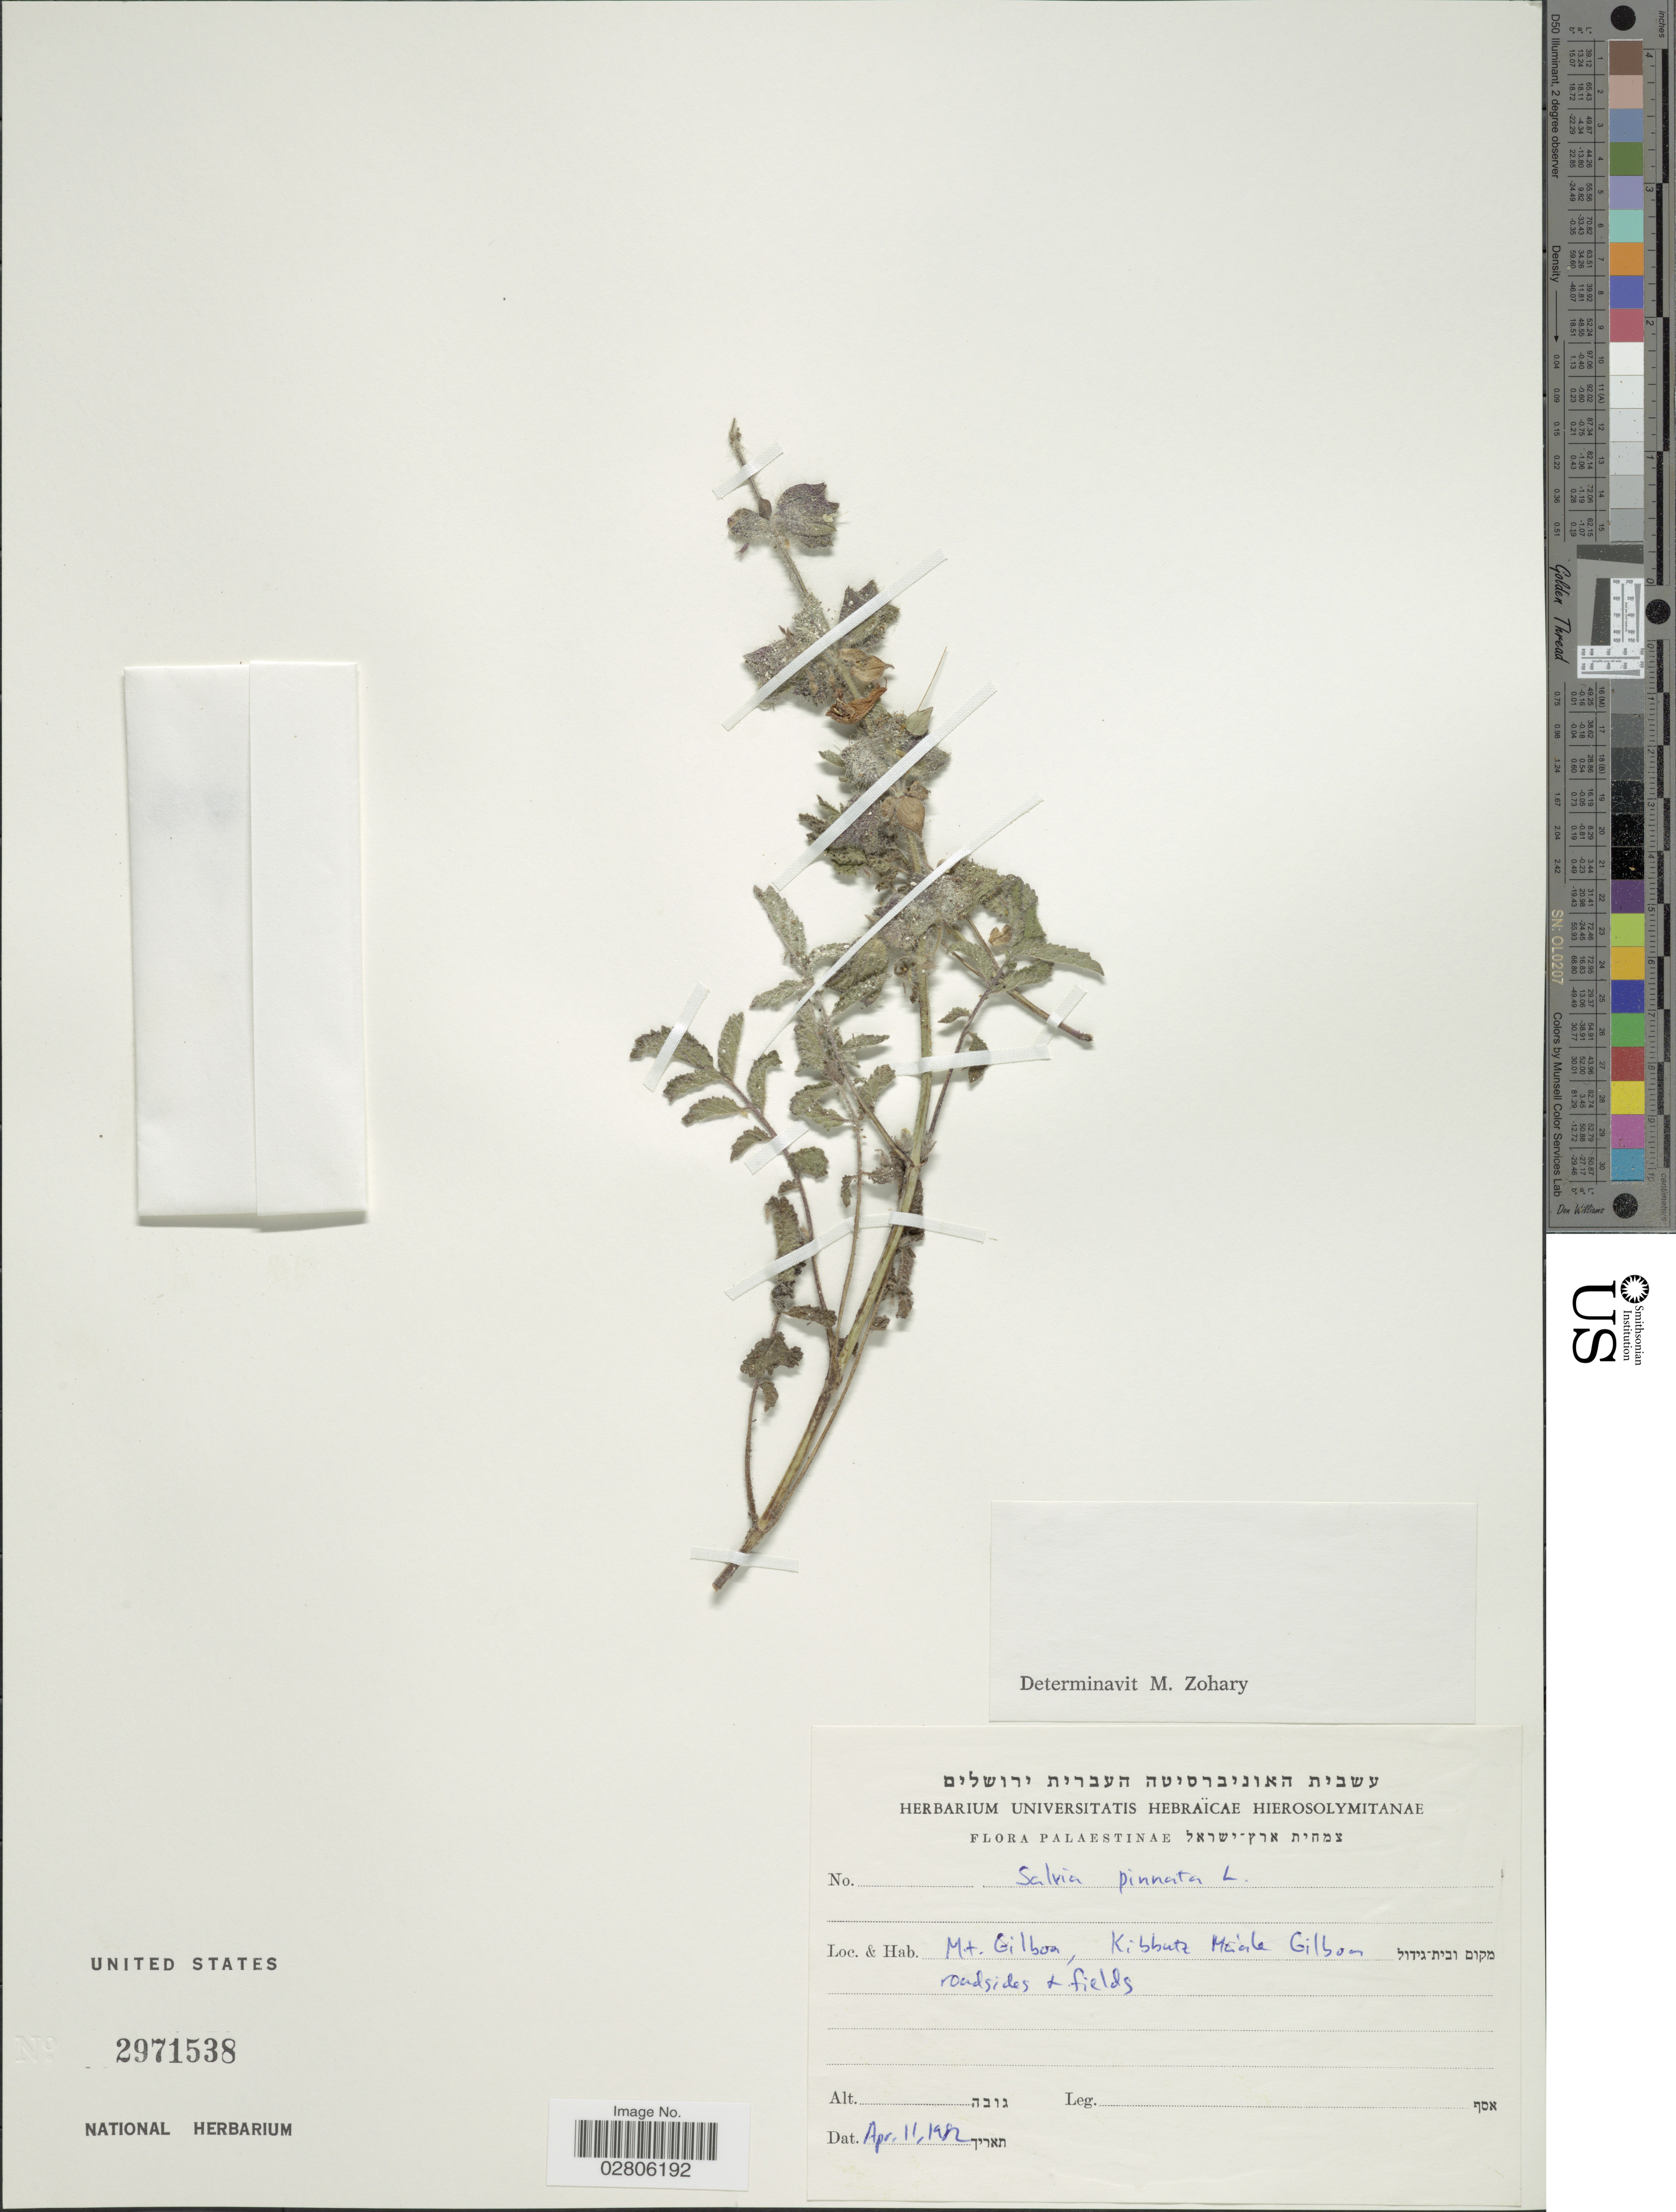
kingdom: Plantae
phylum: Tracheophyta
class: Magnoliopsida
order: Lamiales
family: Lamiaceae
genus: Salvia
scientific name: Salvia pinnata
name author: L.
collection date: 1982-04-11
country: Israel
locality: Palaestinae [Foreign script], Mt. Gilbon, Kibbun[interpreted] Miale[interpreted] Gilbon [Foreign script] roadside [Foreign script] fields.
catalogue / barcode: US 2971538